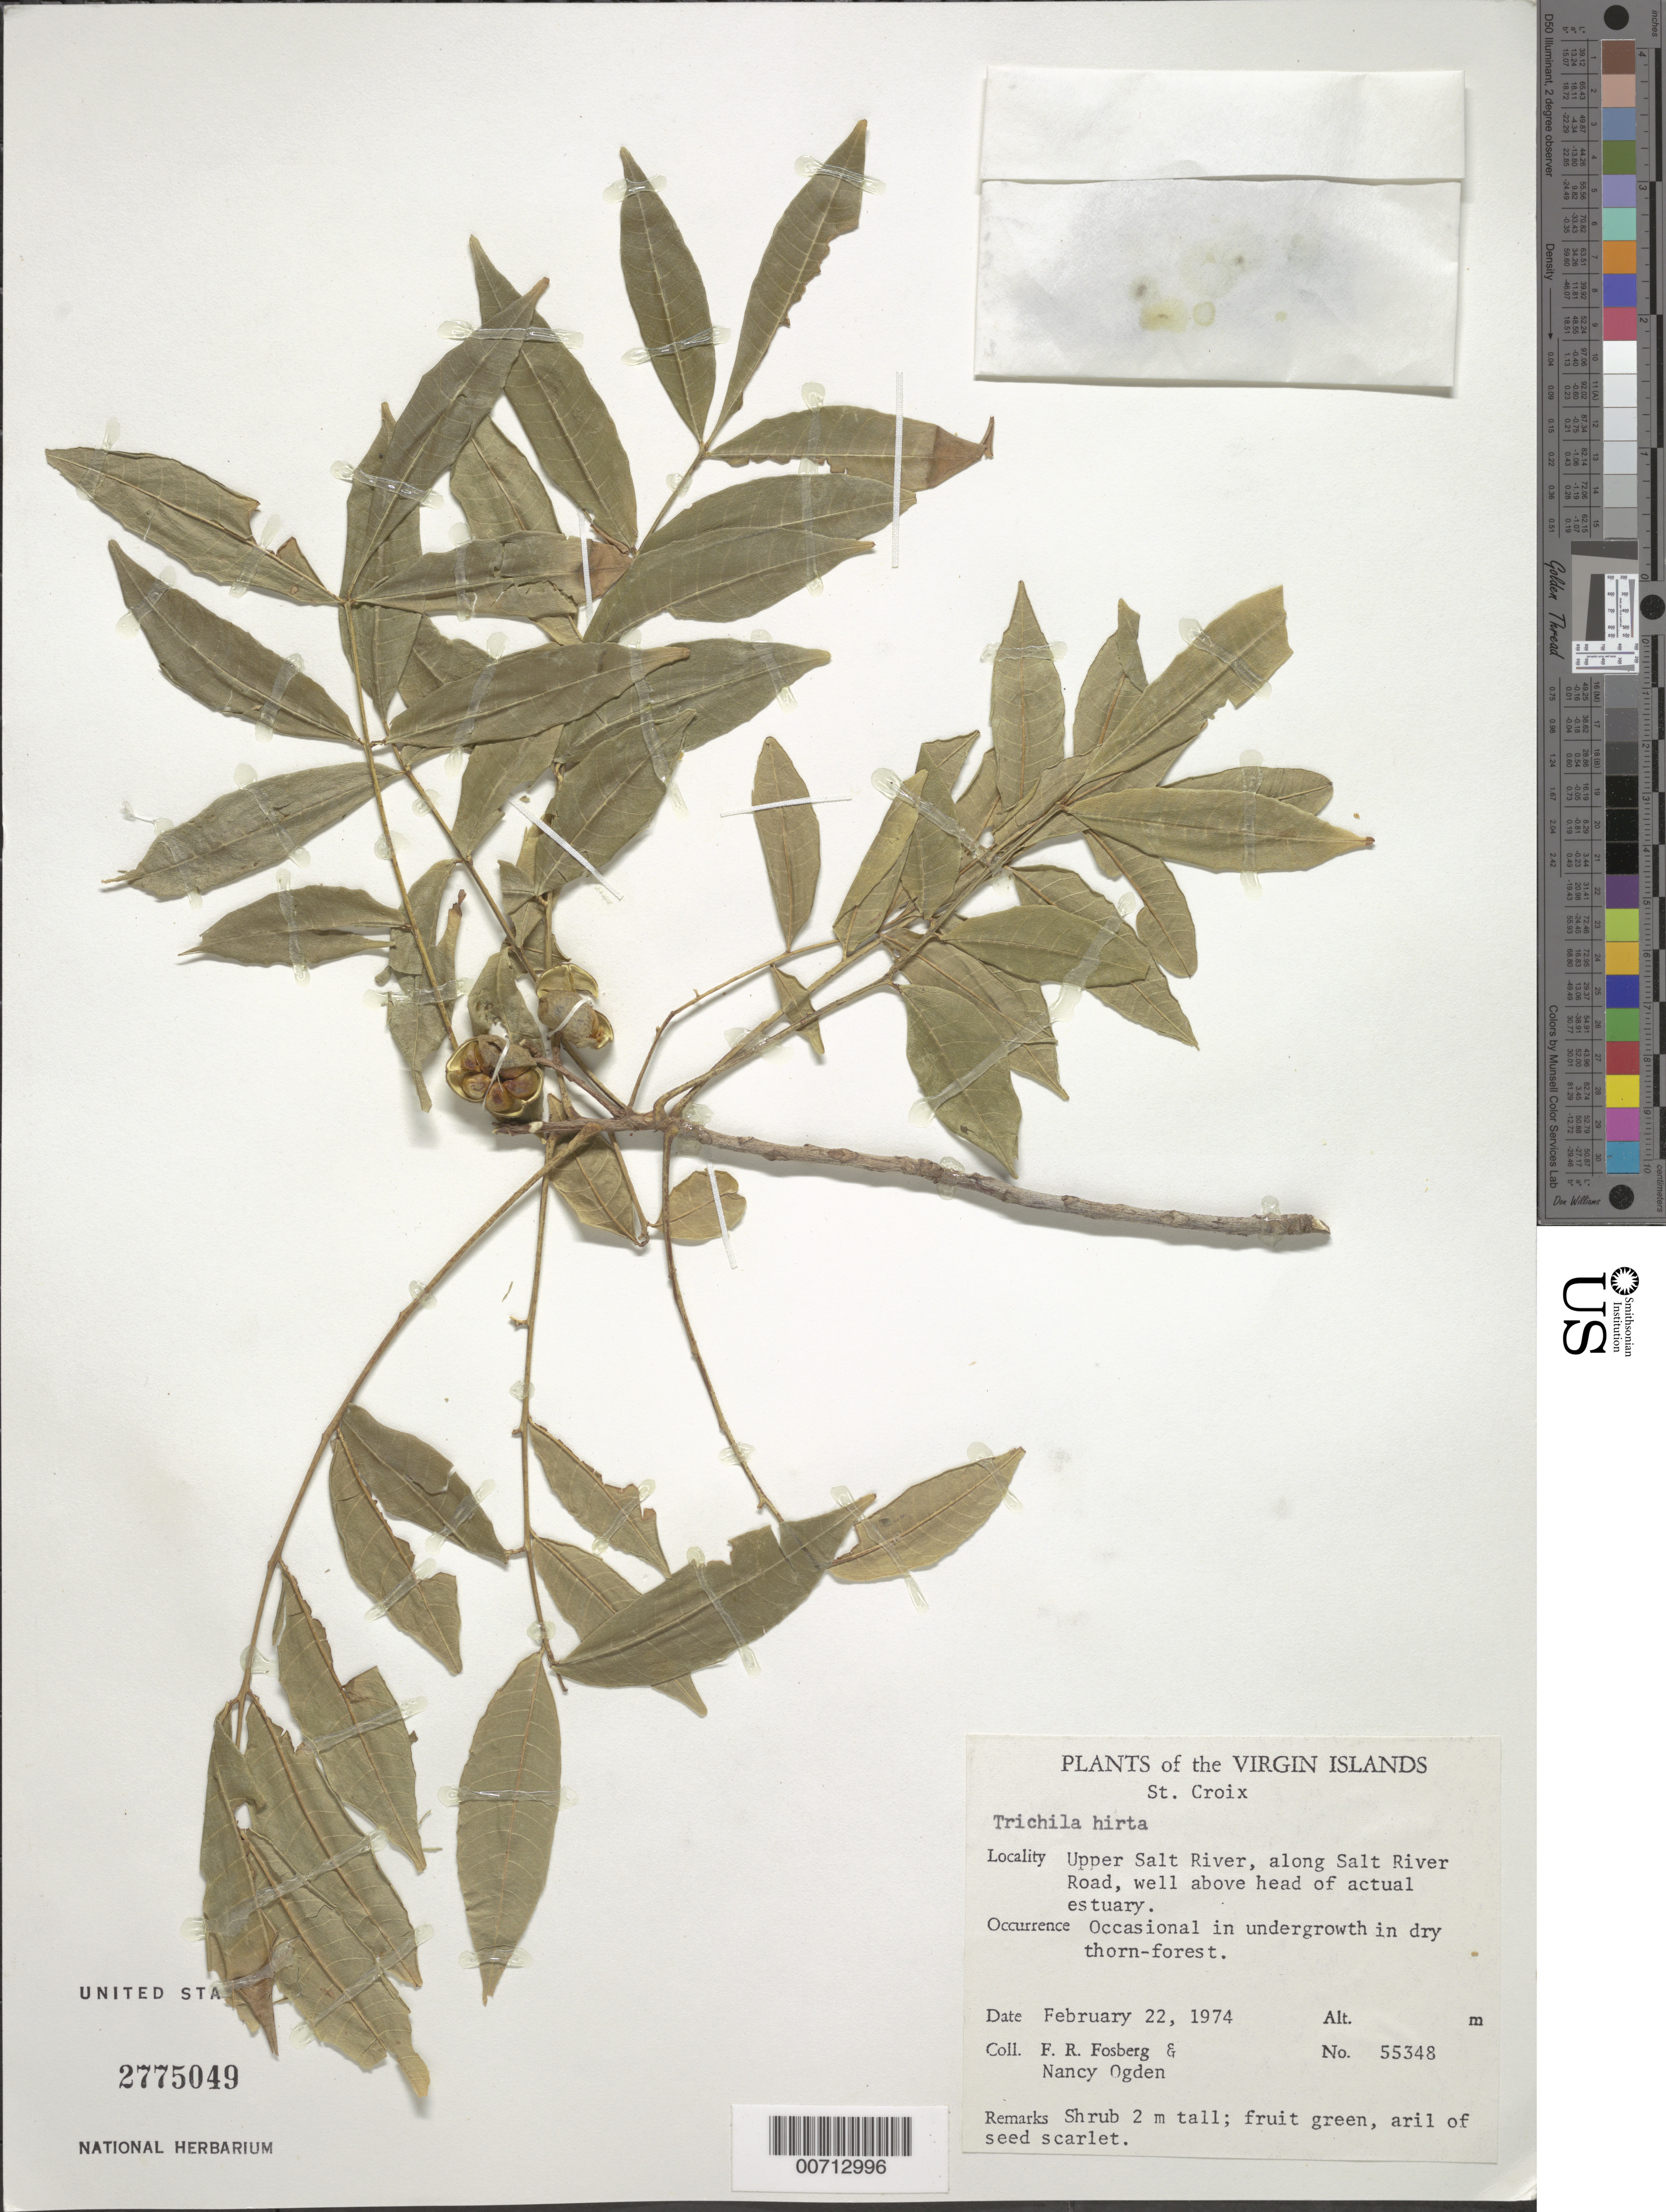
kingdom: Plantae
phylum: Tracheophyta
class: Magnoliopsida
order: Sapindales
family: Meliaceae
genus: Trichilia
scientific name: Trichilia hirta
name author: L.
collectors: F. R. Fosberg & N. Ogden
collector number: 55348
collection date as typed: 22 Feb 1974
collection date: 1974-02-22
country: U.S. Virgin Islands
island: St. Croix Island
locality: Upper Salt River, along Salt River Rd, well above head of actual estuary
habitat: In undergrowth in dry thorn-forest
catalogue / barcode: US 2775049